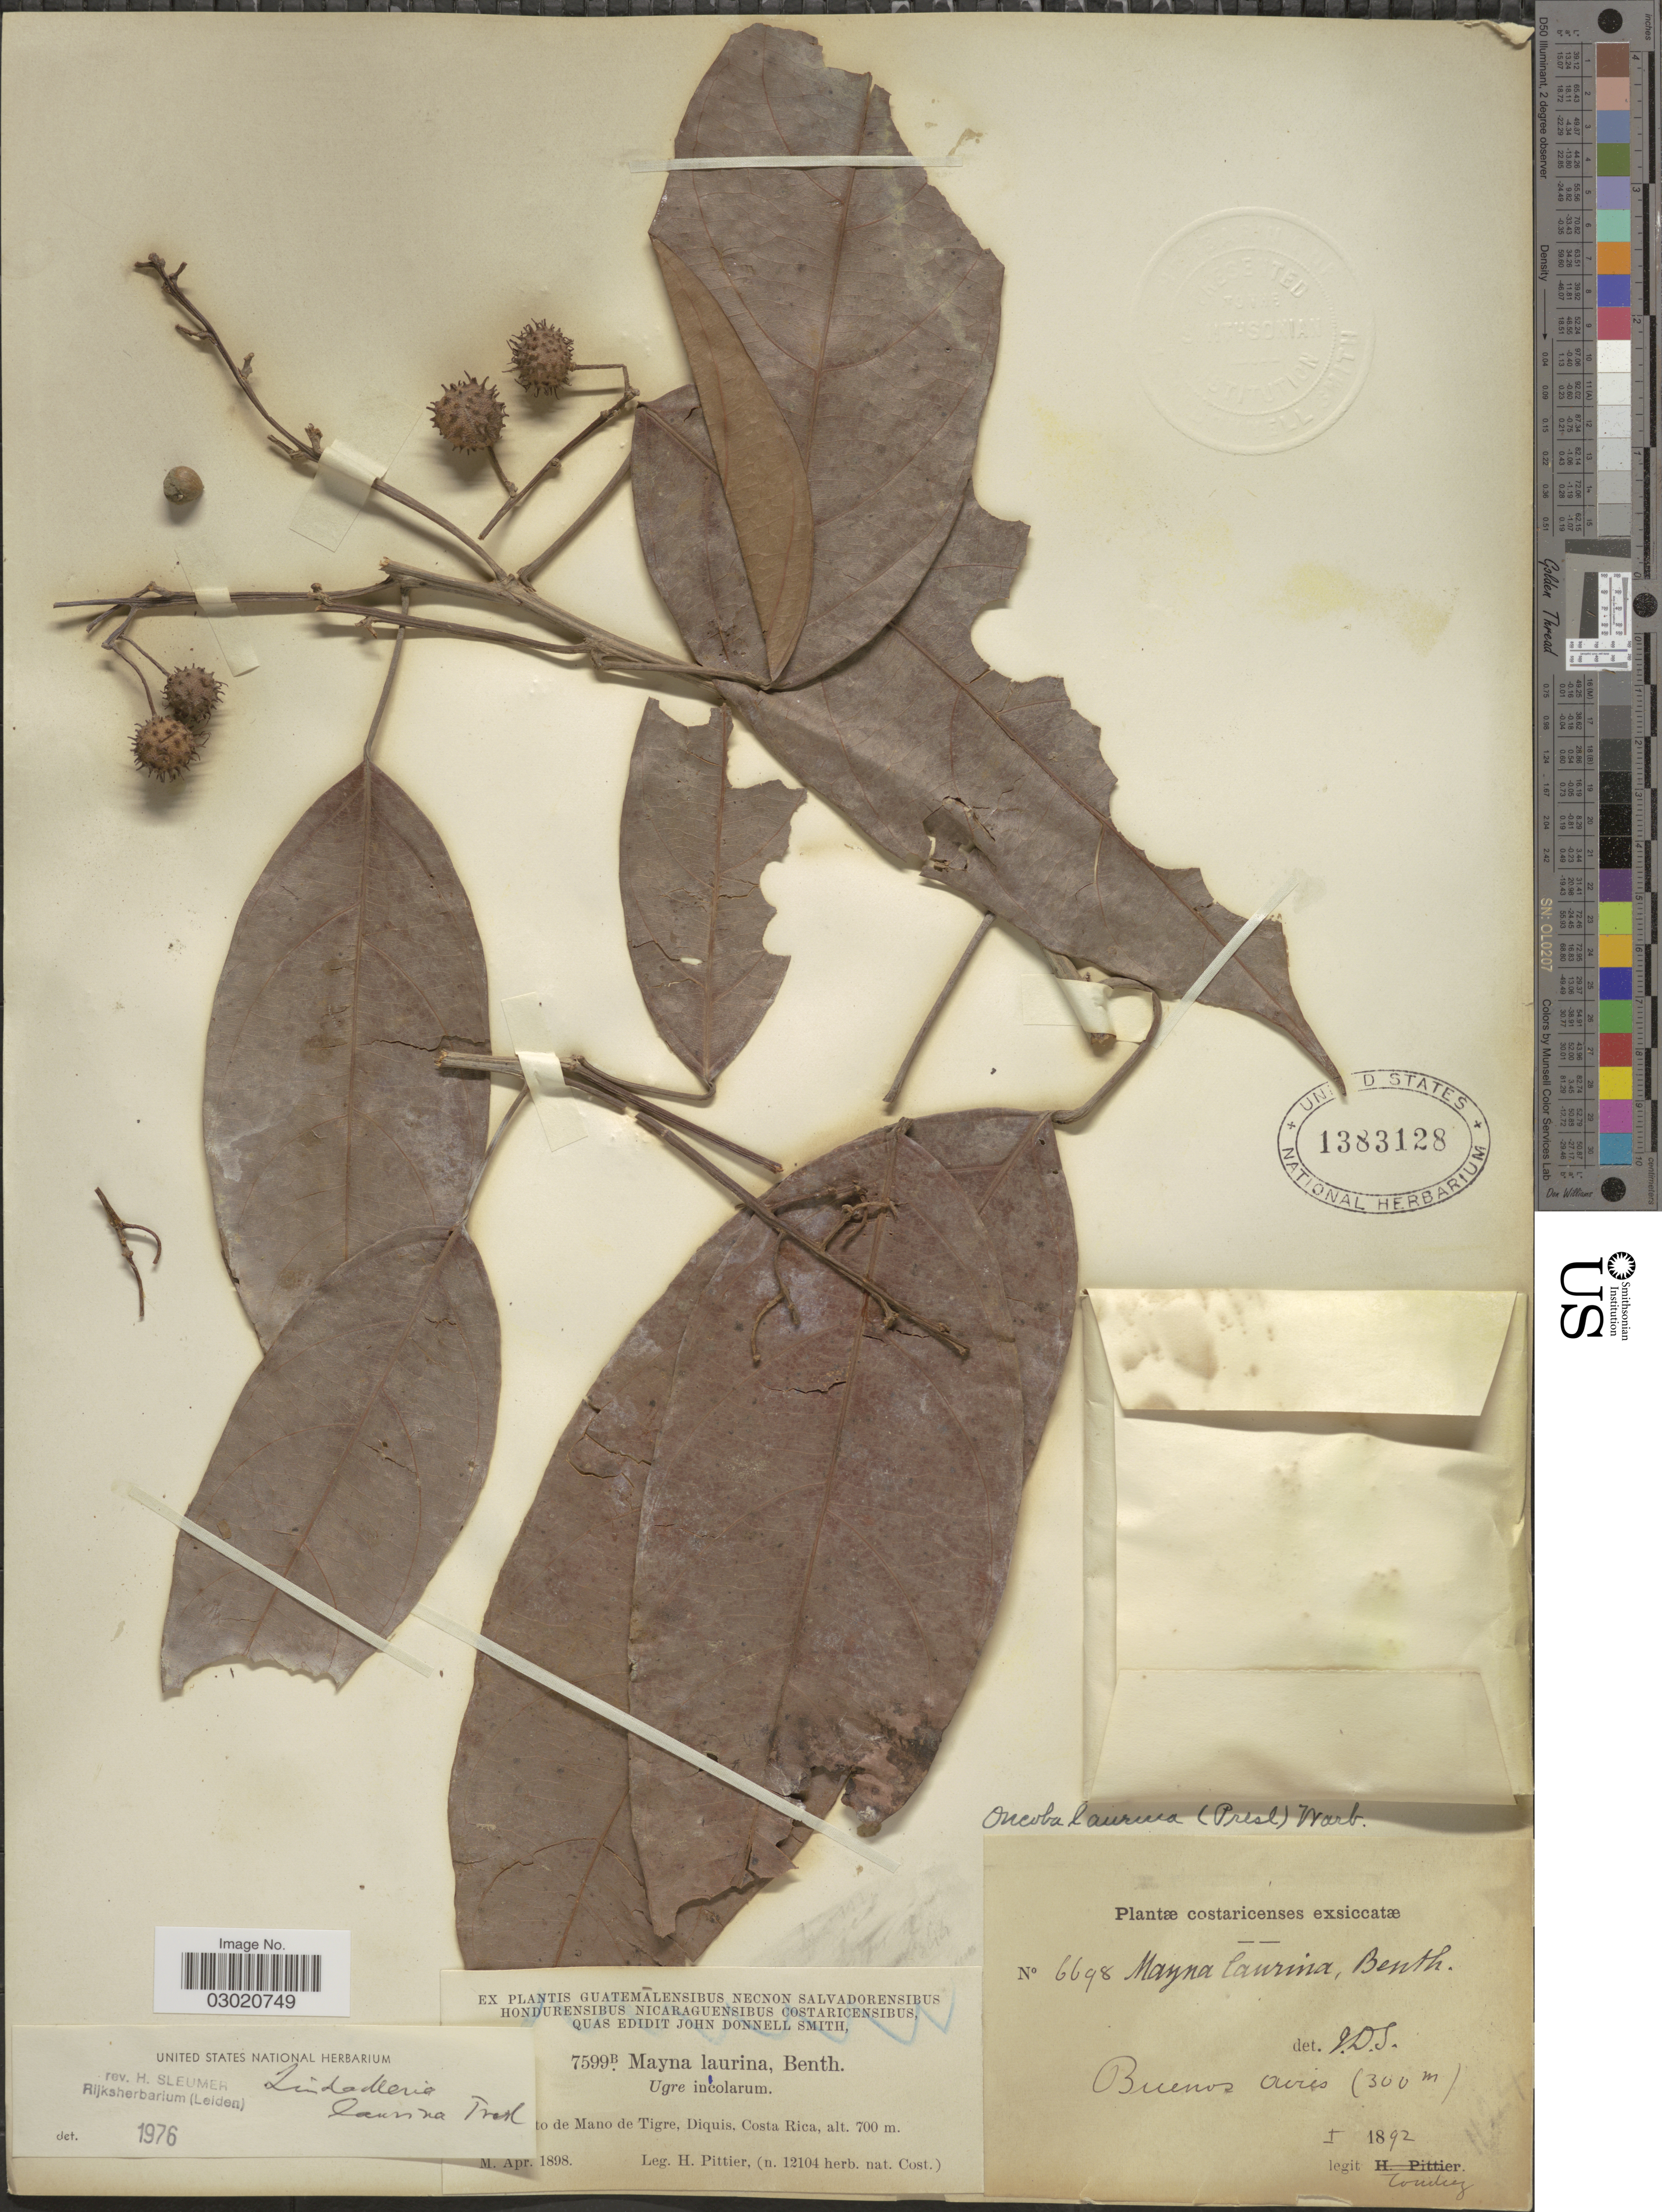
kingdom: Plantae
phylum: Tracheophyta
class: Magnoliopsida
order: Malpighiales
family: Achariaceae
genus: Lindackeria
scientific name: Lindackeria laurina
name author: C. Presl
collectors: Tonduz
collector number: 6698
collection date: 1892-01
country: Costa Rica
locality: Buenos Aires, [illegible text]de Mano deTigre, Diquis.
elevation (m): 300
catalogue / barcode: US 1383128